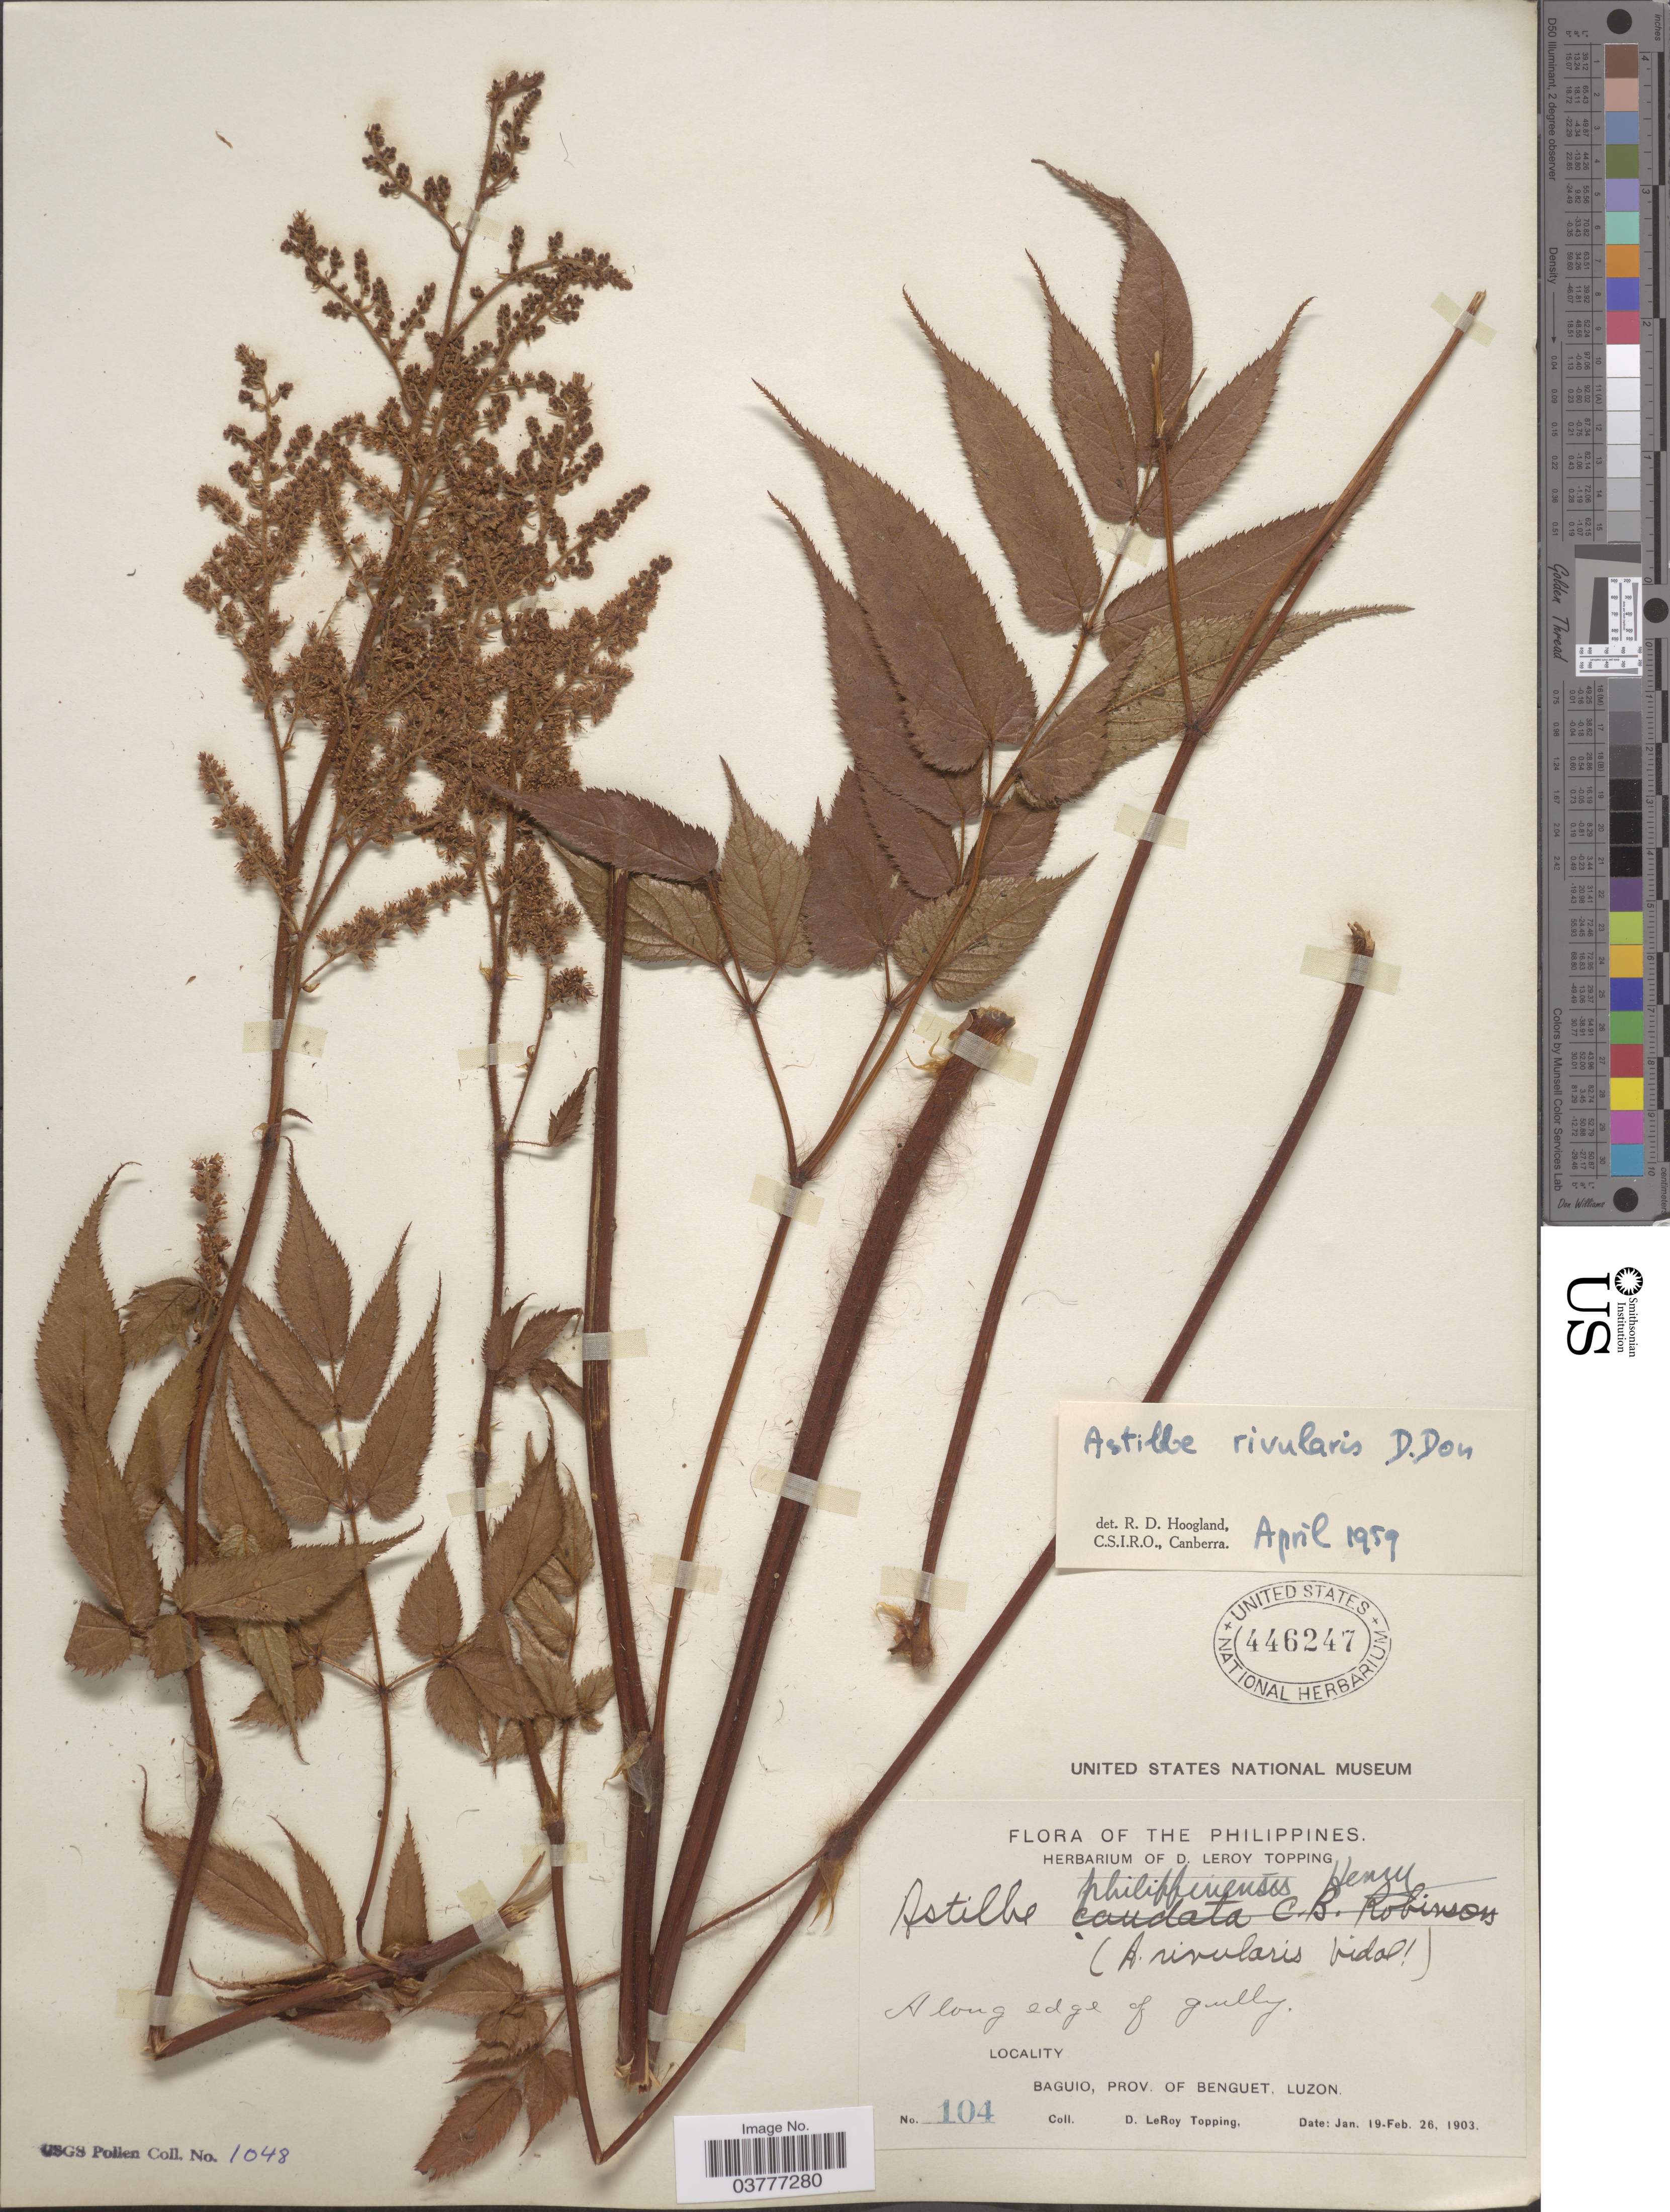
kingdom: Plantae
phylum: Tracheophyta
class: Magnoliopsida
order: Saxifragales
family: Saxifragaceae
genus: Astilbe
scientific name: Astilbe philippinensis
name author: A. Henry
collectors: D. L. Topping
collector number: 104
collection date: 1903-01-19/1903-02-26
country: Philippines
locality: Baguio, Province of Benguet, Luzon.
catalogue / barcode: US 446247